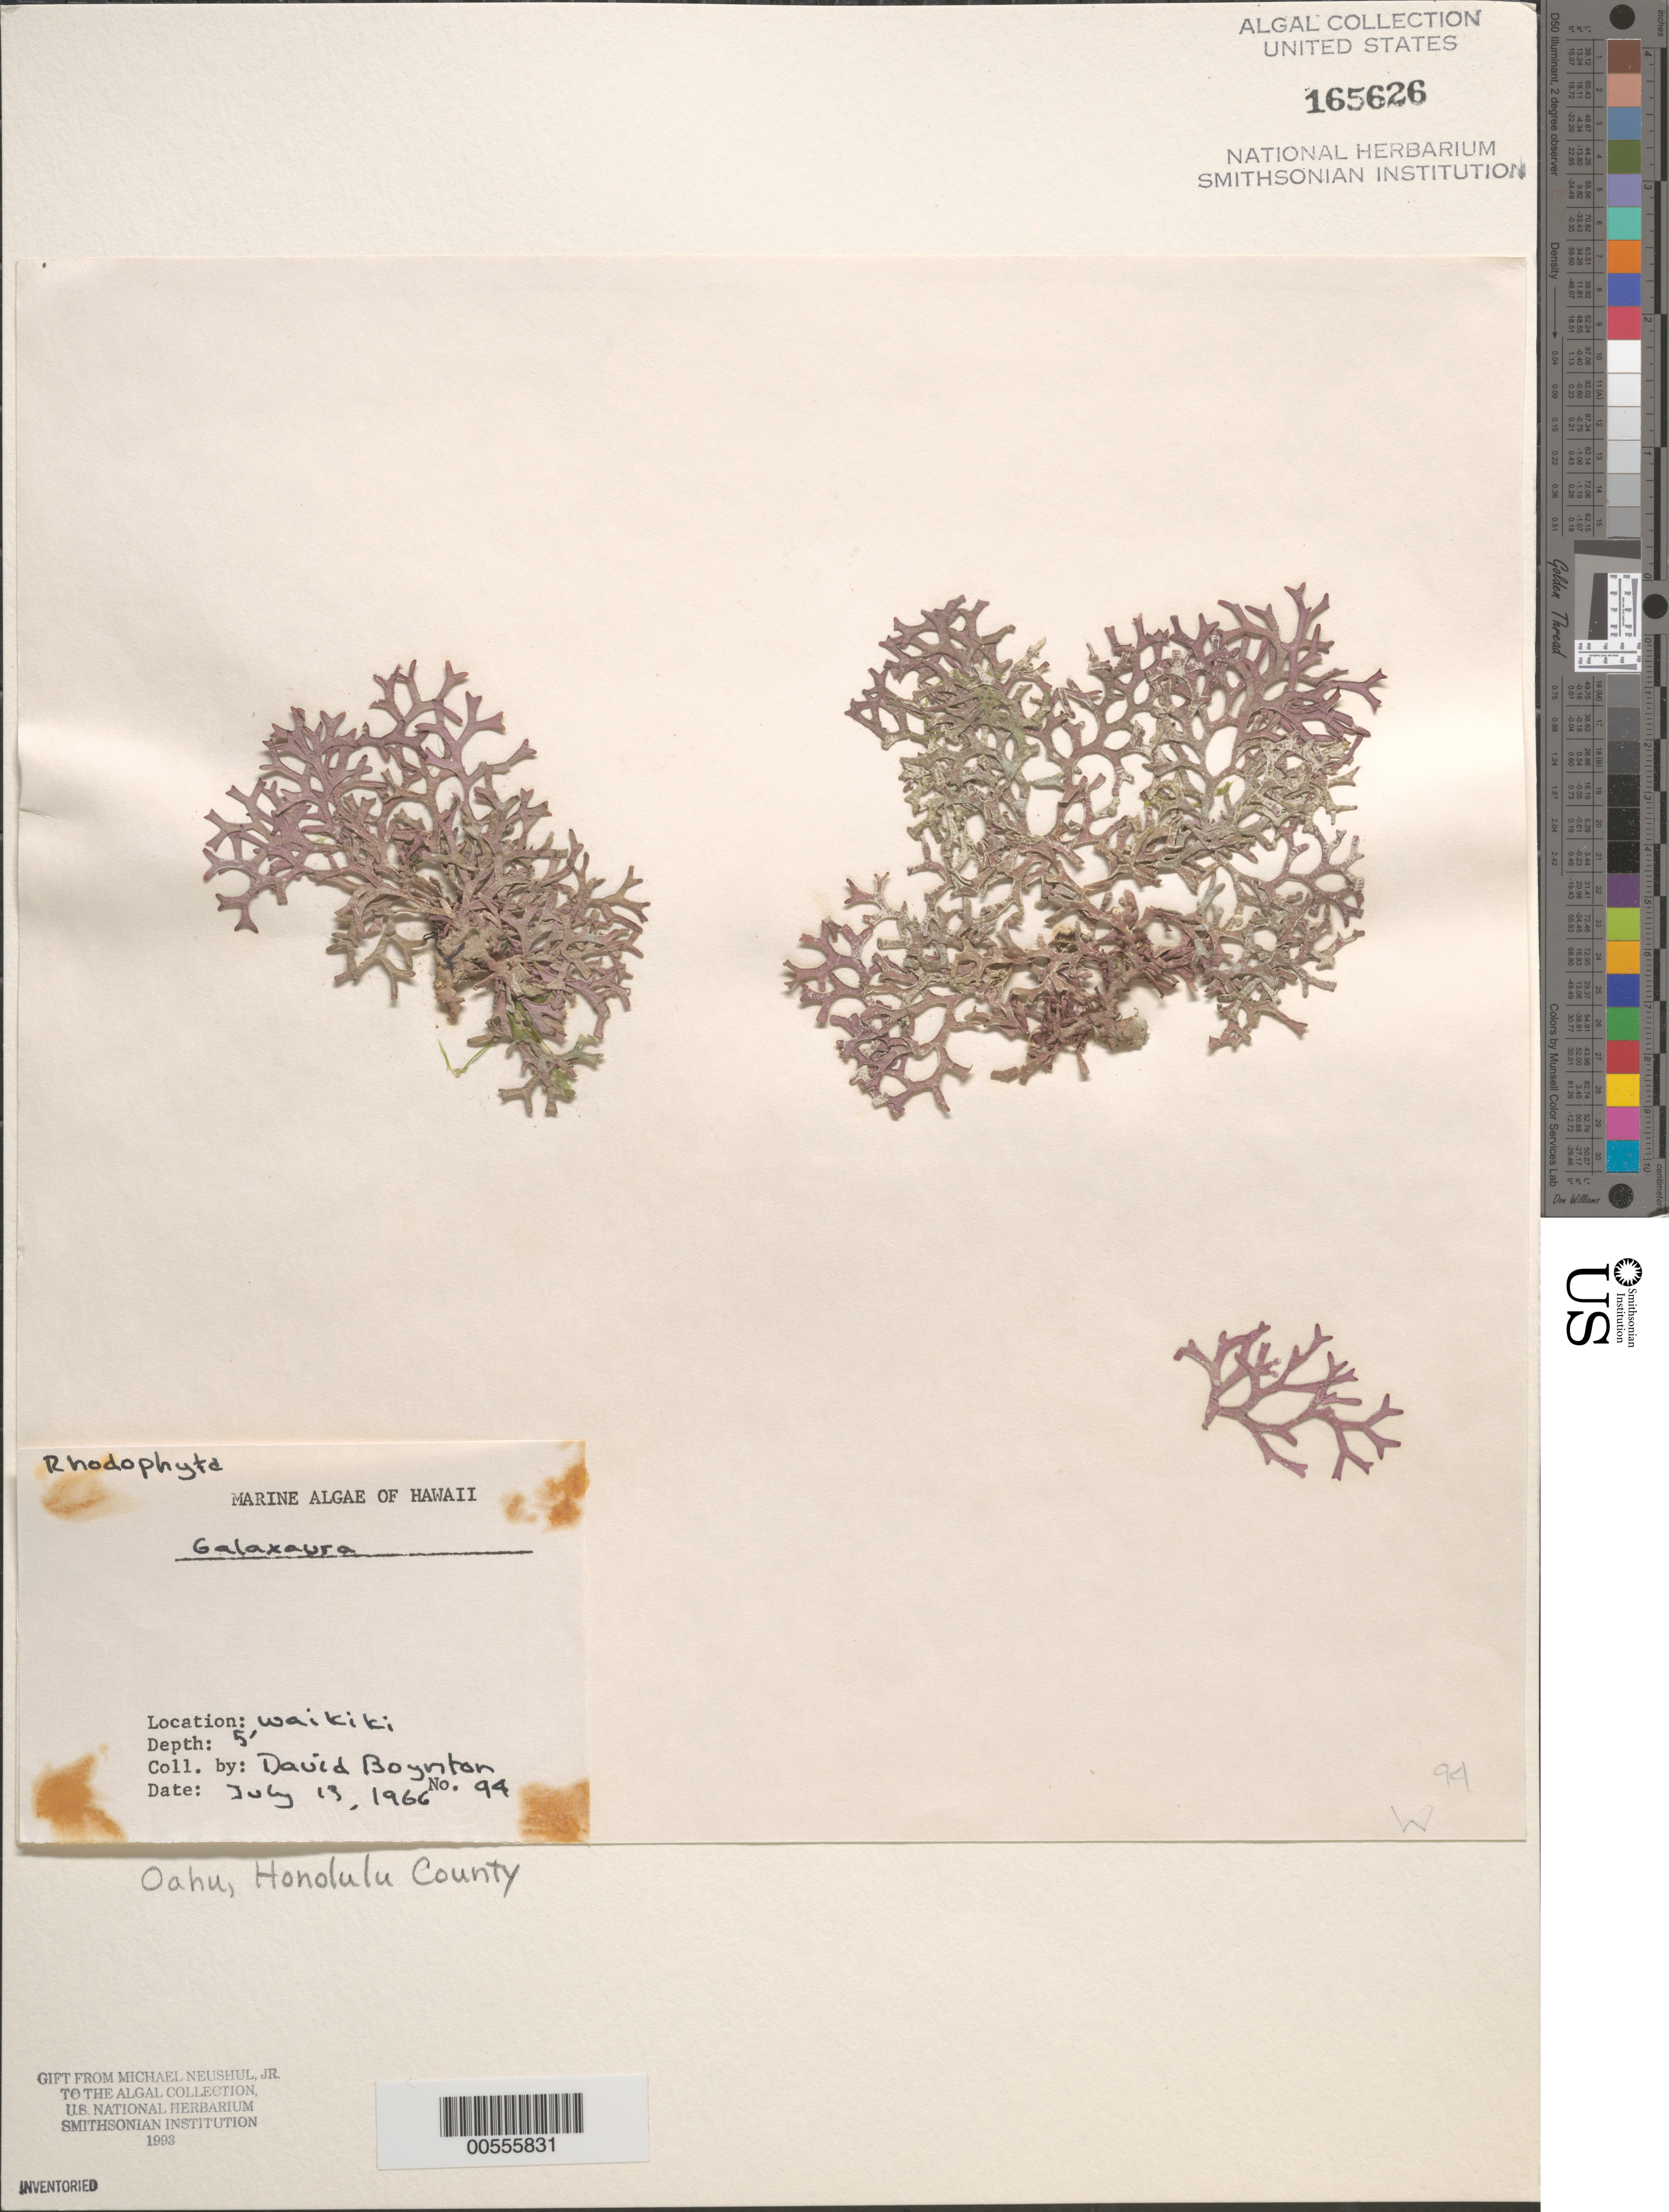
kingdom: Plantae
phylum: Rhodophyta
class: Florideophyceae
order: Nemaliales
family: Galaxauraceae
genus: Galaxaura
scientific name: Galaxaura sp.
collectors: D. Boynton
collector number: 94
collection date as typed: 19 Jul 1966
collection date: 1966-07-19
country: United States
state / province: Hawaii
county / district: Honolulu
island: Oahu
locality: Waikiki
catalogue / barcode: US 165626